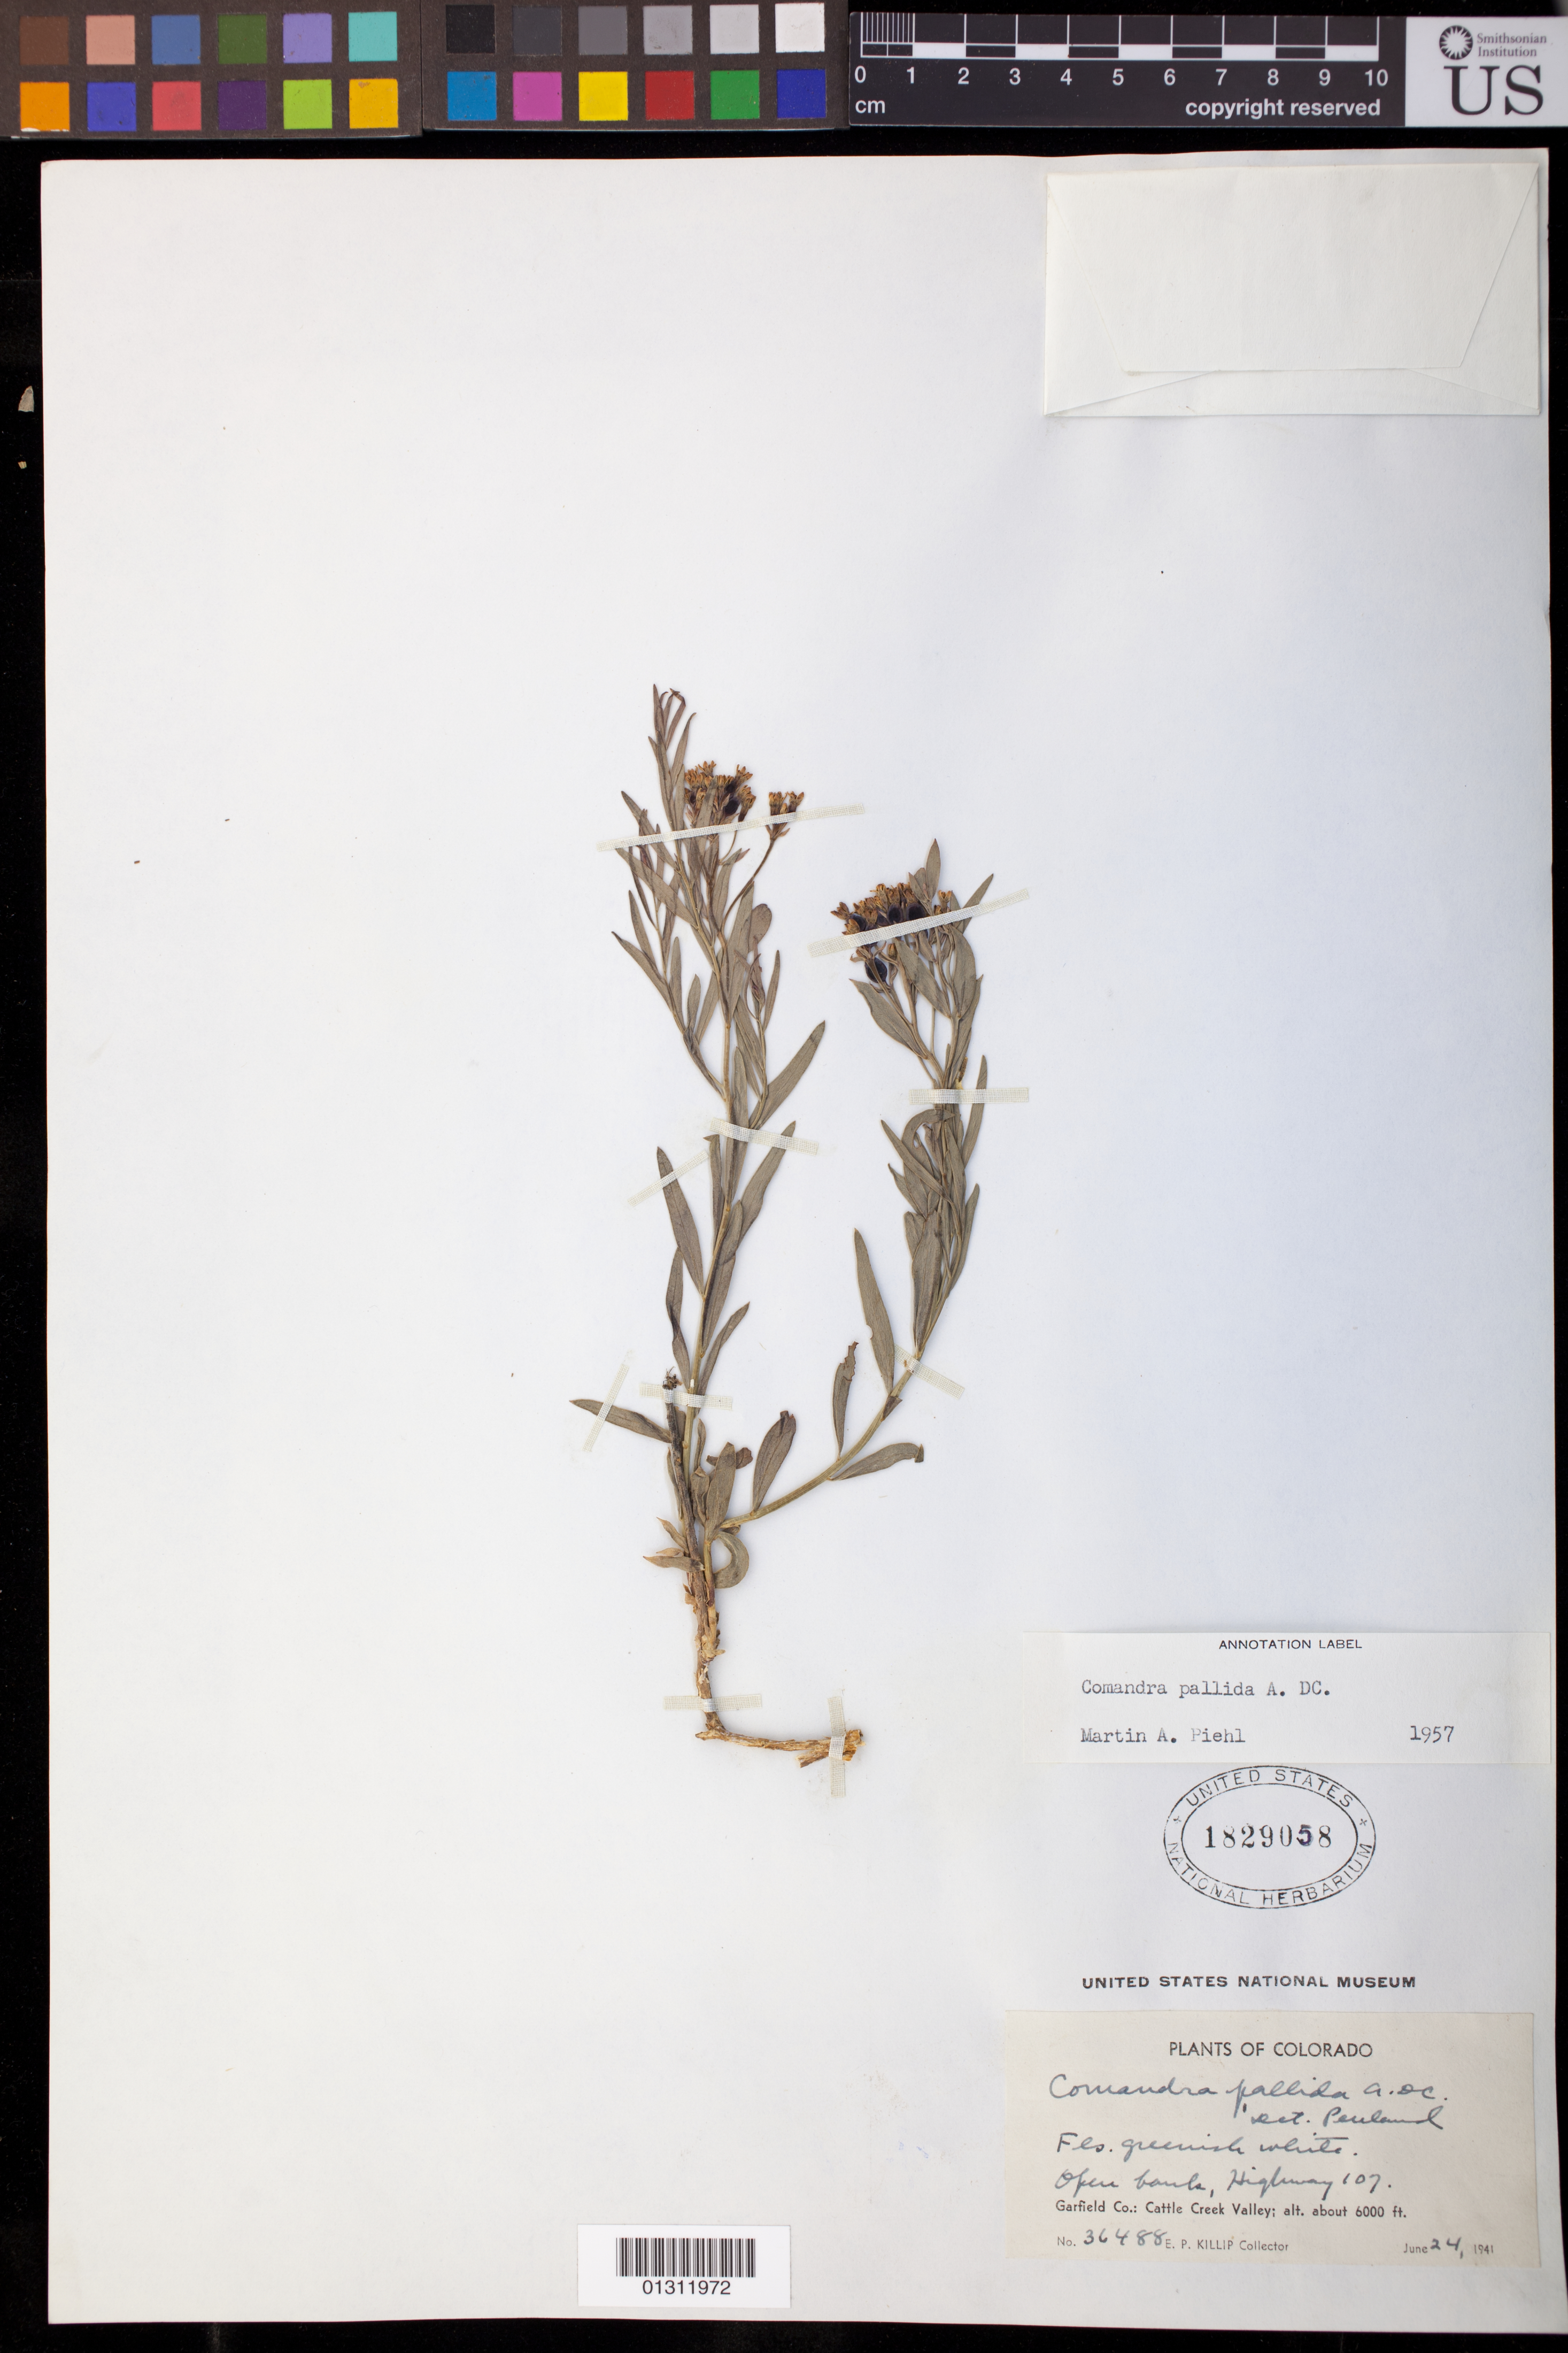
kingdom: Plantae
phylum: Tracheophyta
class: Magnoliopsida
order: Santalales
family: Comandraceae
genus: Comandra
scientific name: Comandra pallida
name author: A. DC.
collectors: E. P. Killip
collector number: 36488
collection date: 1941-06-24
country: United States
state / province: Colorado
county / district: Garfield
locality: Highway 107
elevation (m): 1829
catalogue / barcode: US 1829058